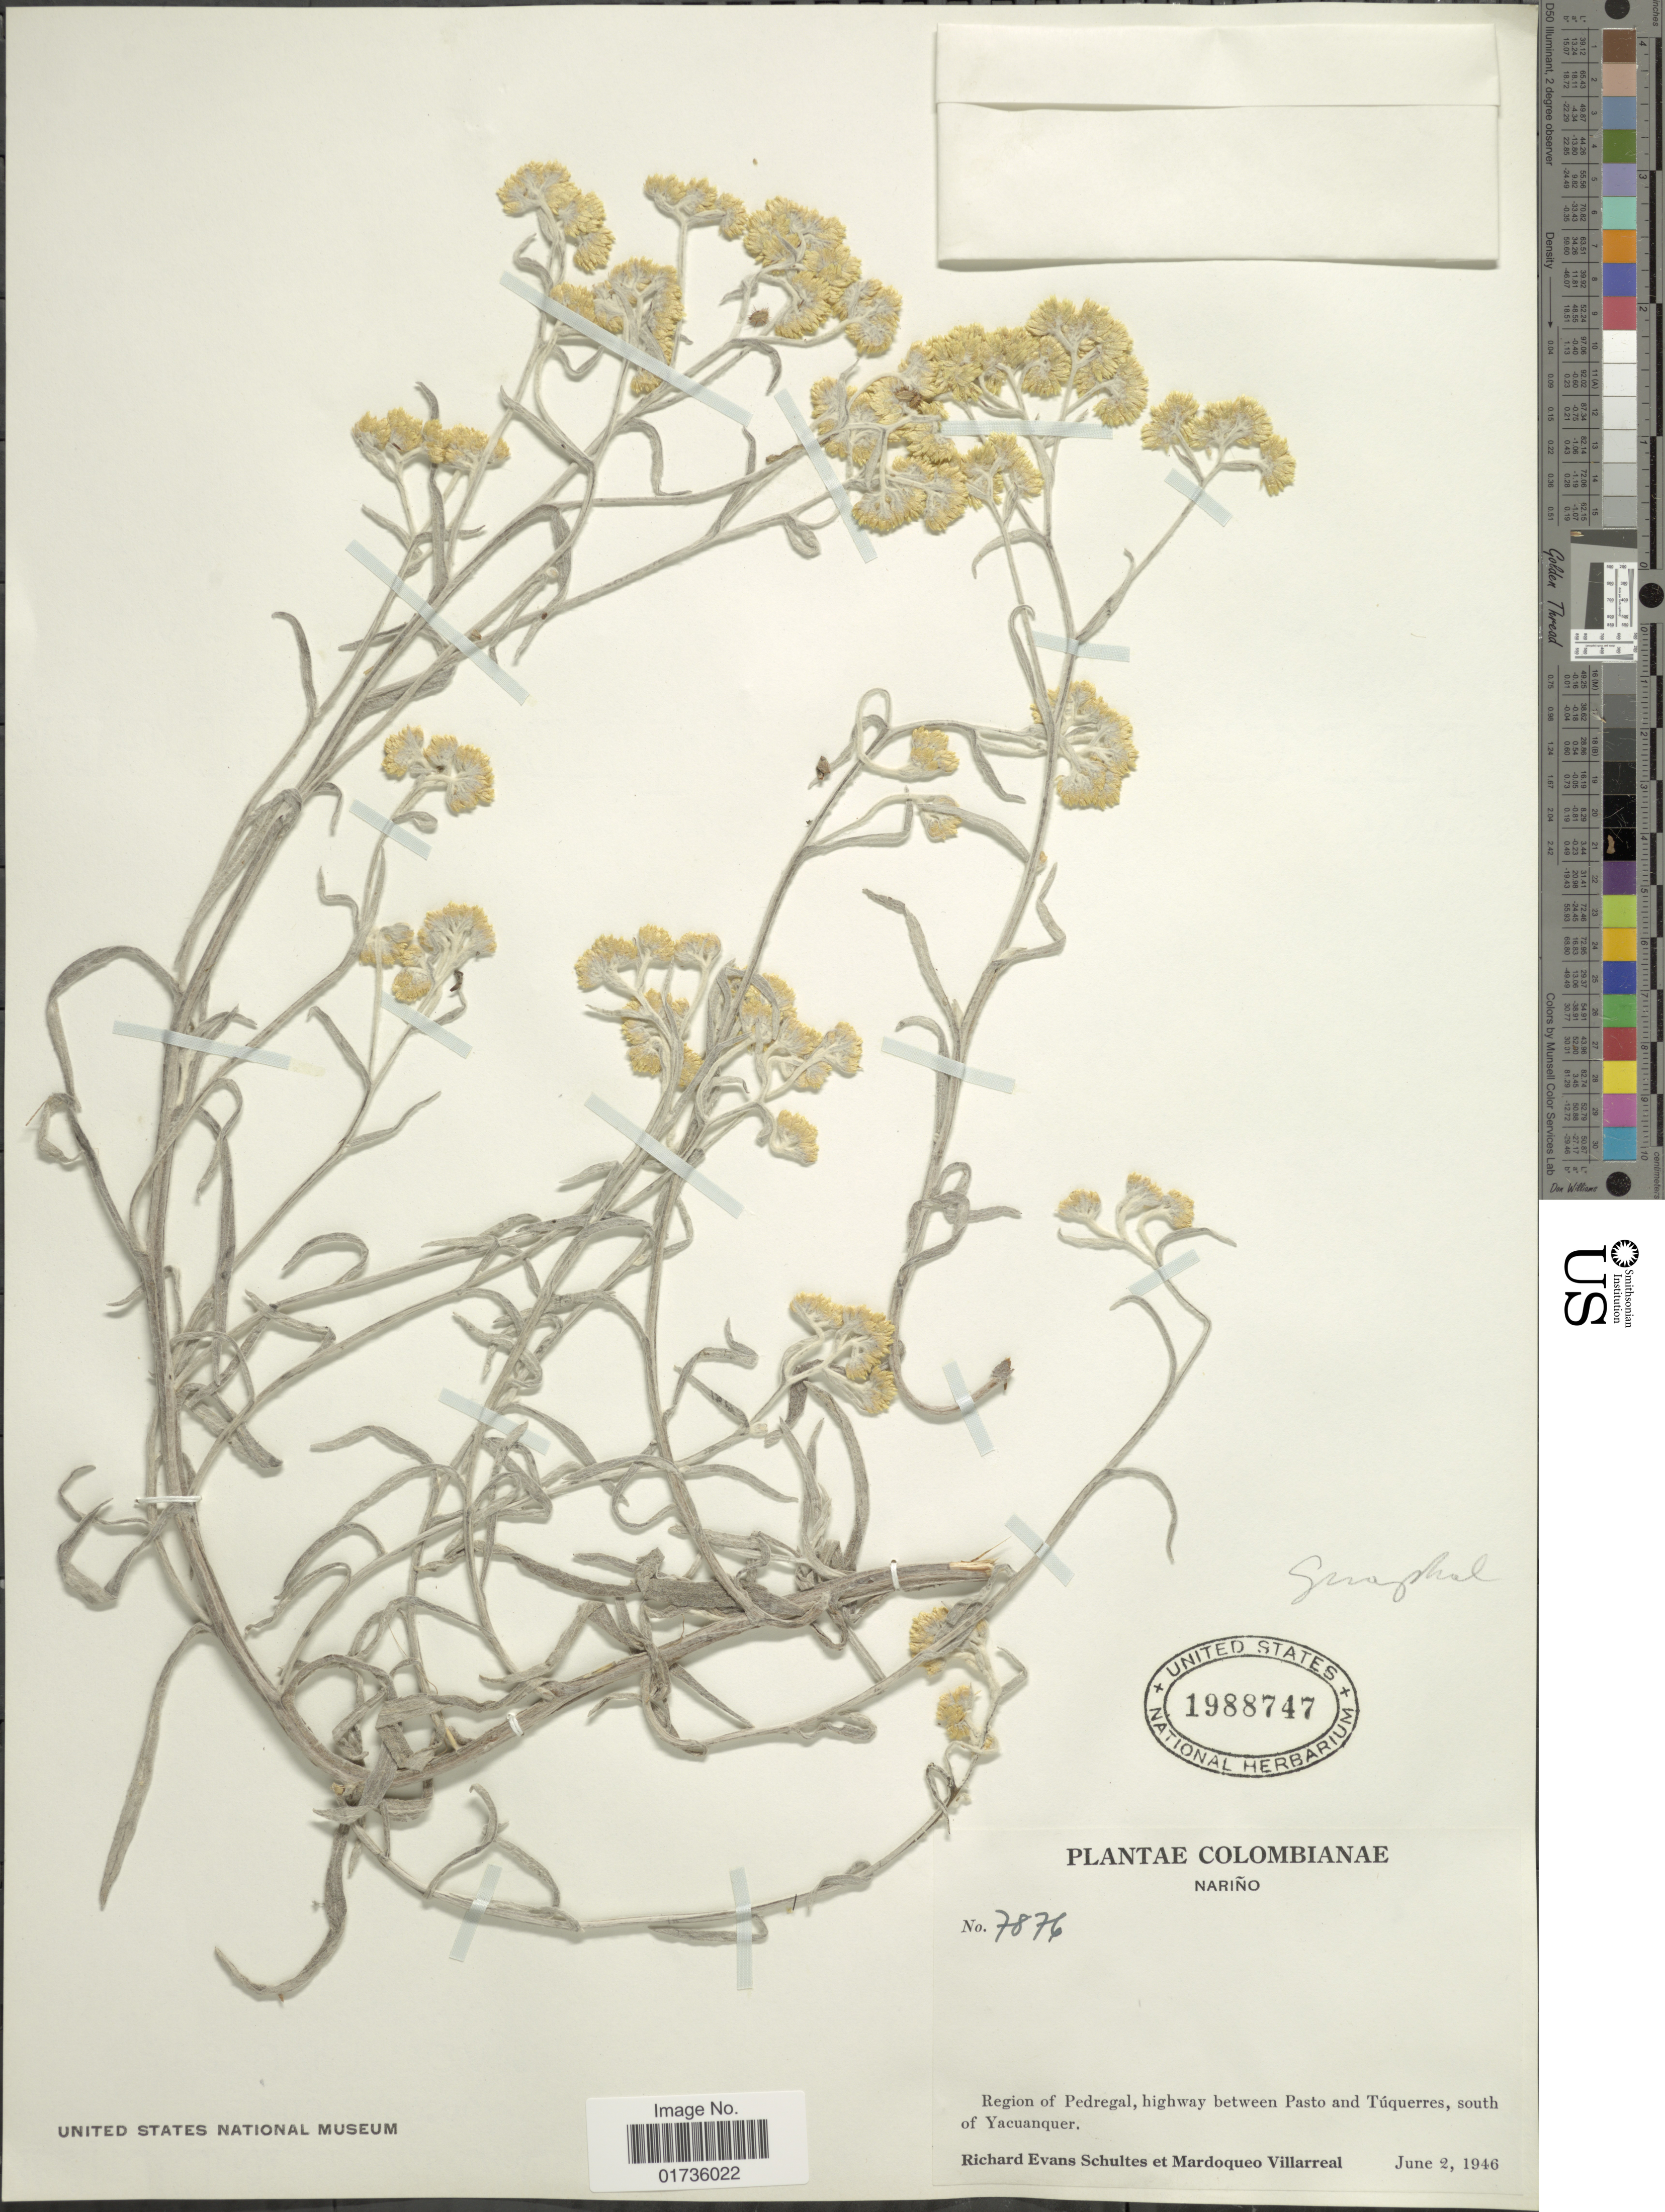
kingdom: Plantae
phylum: Tracheophyta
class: Magnoliopsida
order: Asterales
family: Asteraceae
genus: Achyrocline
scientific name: Achyrocline sp.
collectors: R. E. Schultes & M. Villarreal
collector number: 7876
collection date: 1949-06-02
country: Colombia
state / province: Nariño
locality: Region of Pedregal, highway between Pasto and Túquerres, south of Yacuanquer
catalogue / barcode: US 1988747